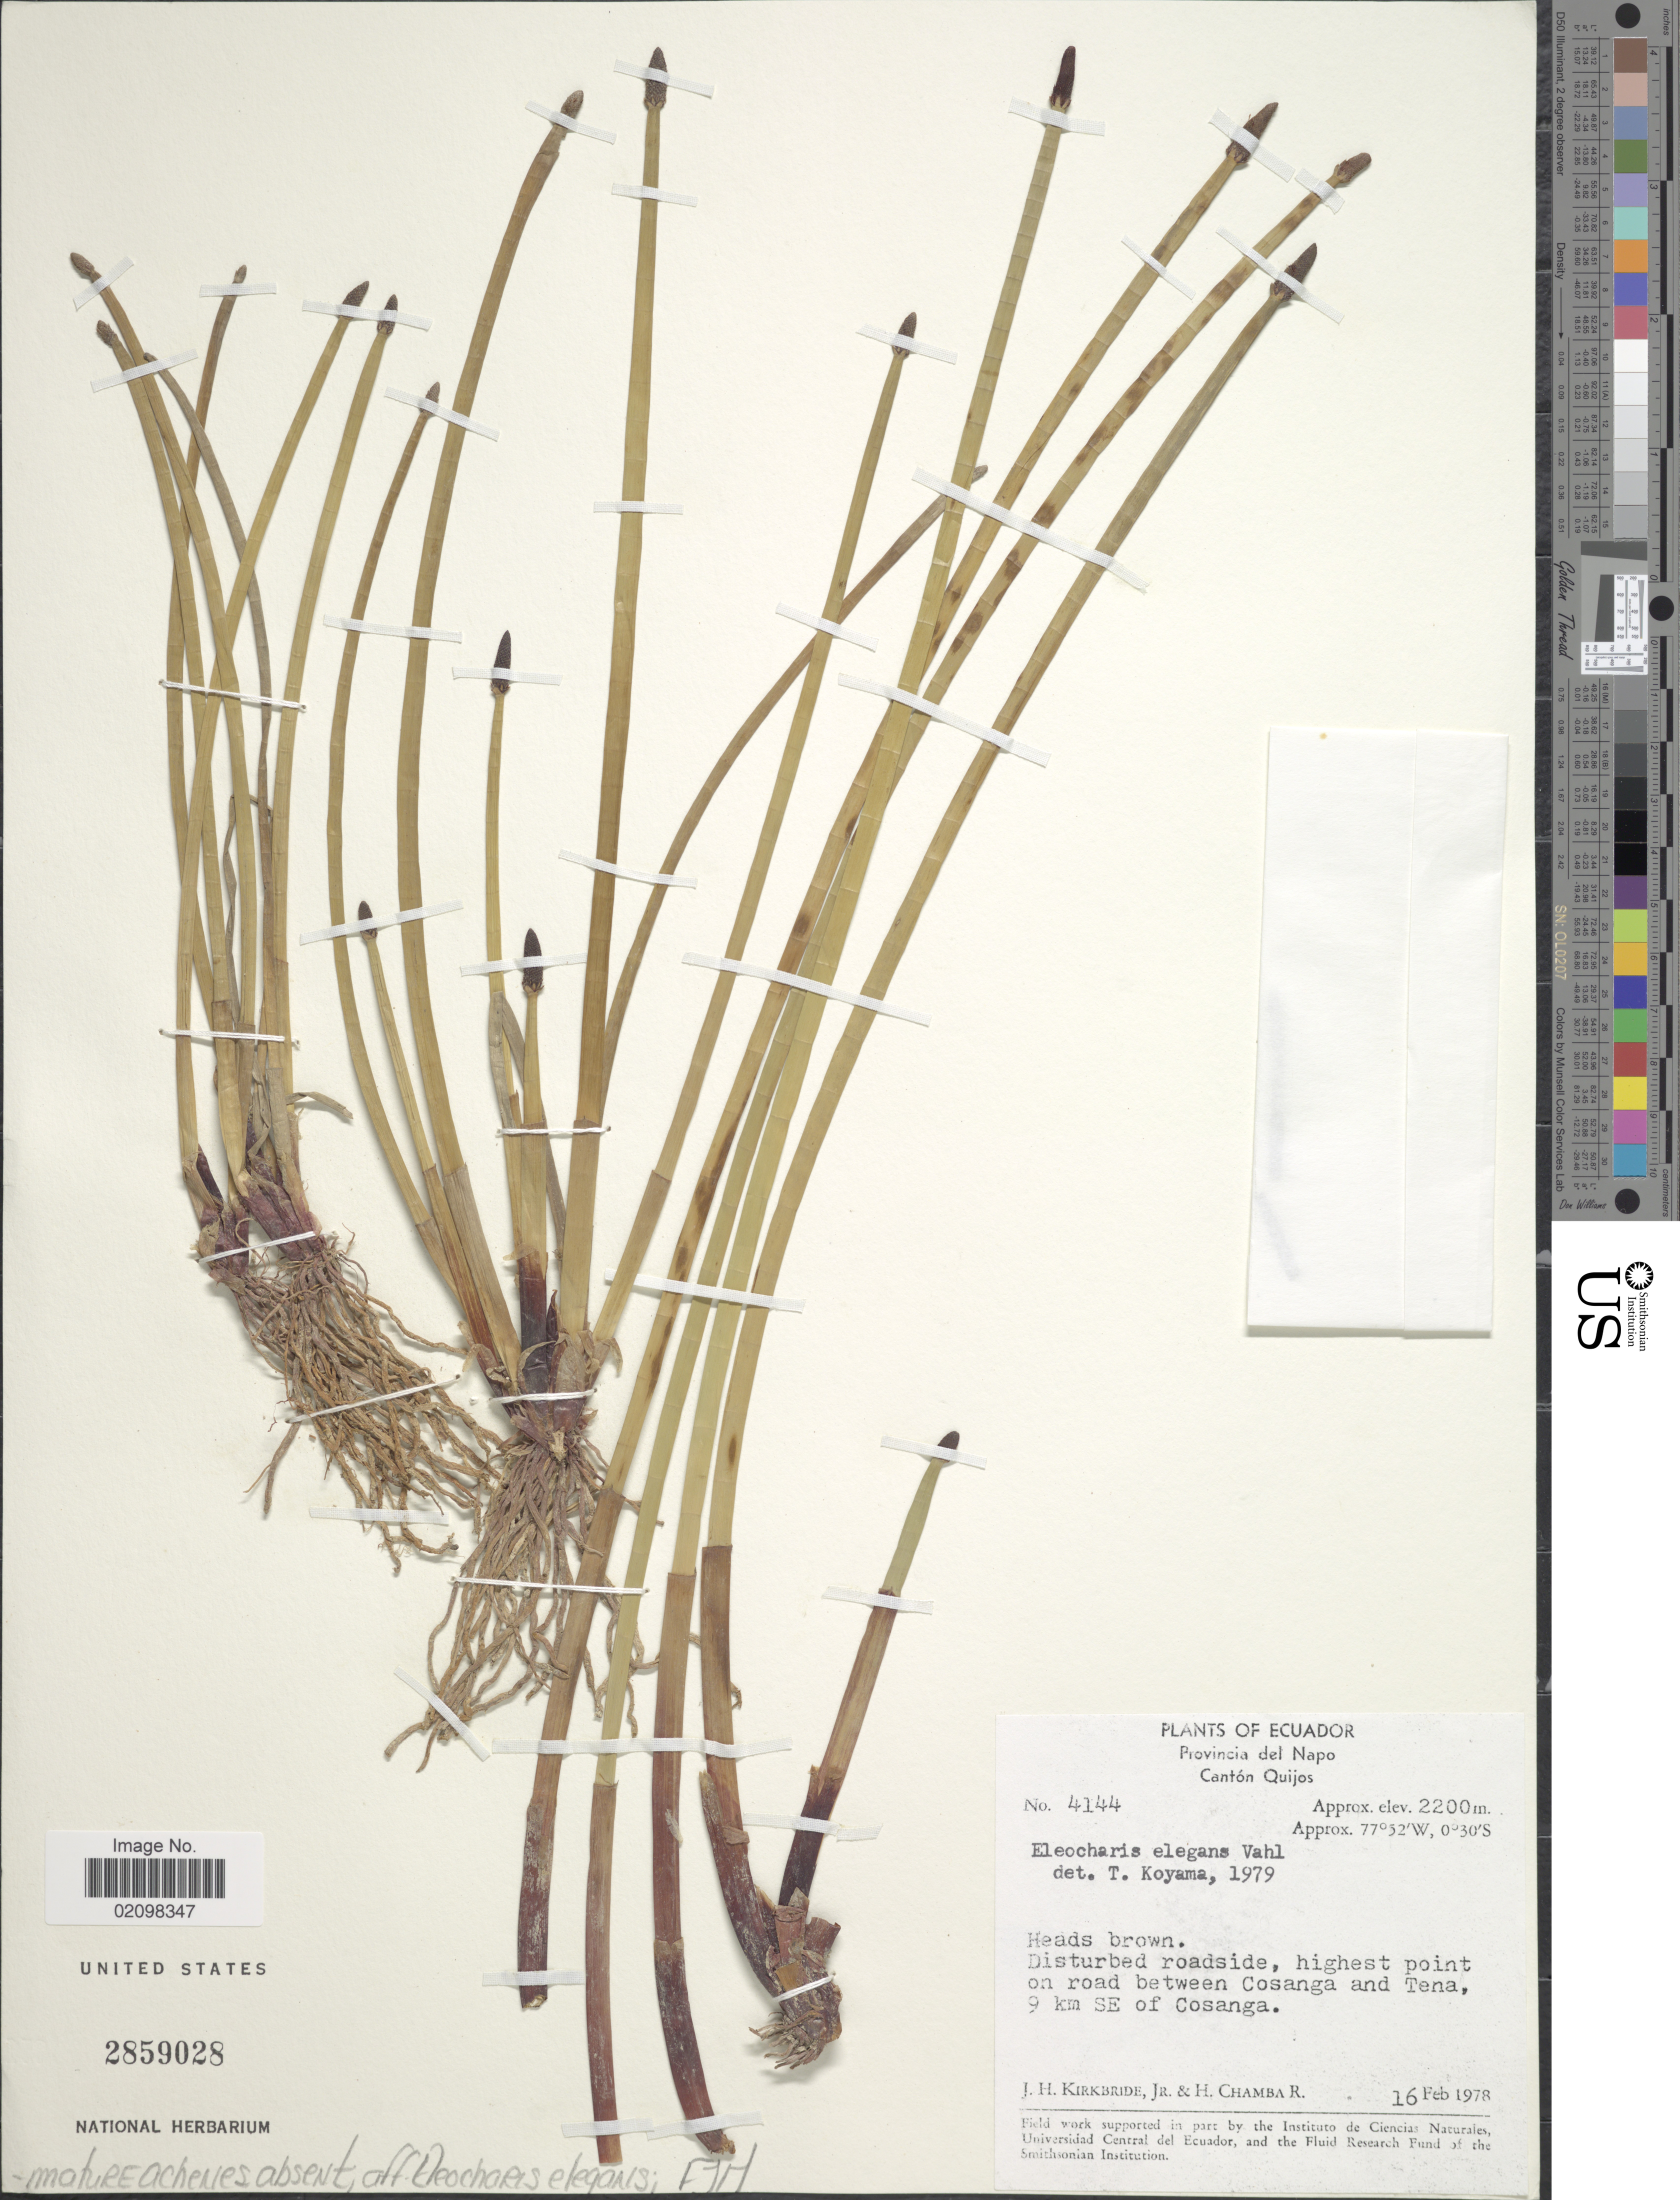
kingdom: Plantae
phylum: Tracheophyta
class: Liliopsida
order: Poales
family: Cyperaceae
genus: Eleocharis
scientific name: Eleocharis elegans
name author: (Kunth) Roem. & Schult.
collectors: J. H. Kirkbride & H. Chamba R.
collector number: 4144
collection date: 1978-02-16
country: Ecuador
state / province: Napo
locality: Cantón Quijos. highest point on road between Cosanga and Tena, 9 km SE of Cosanga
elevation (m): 2200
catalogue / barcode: US 2859028